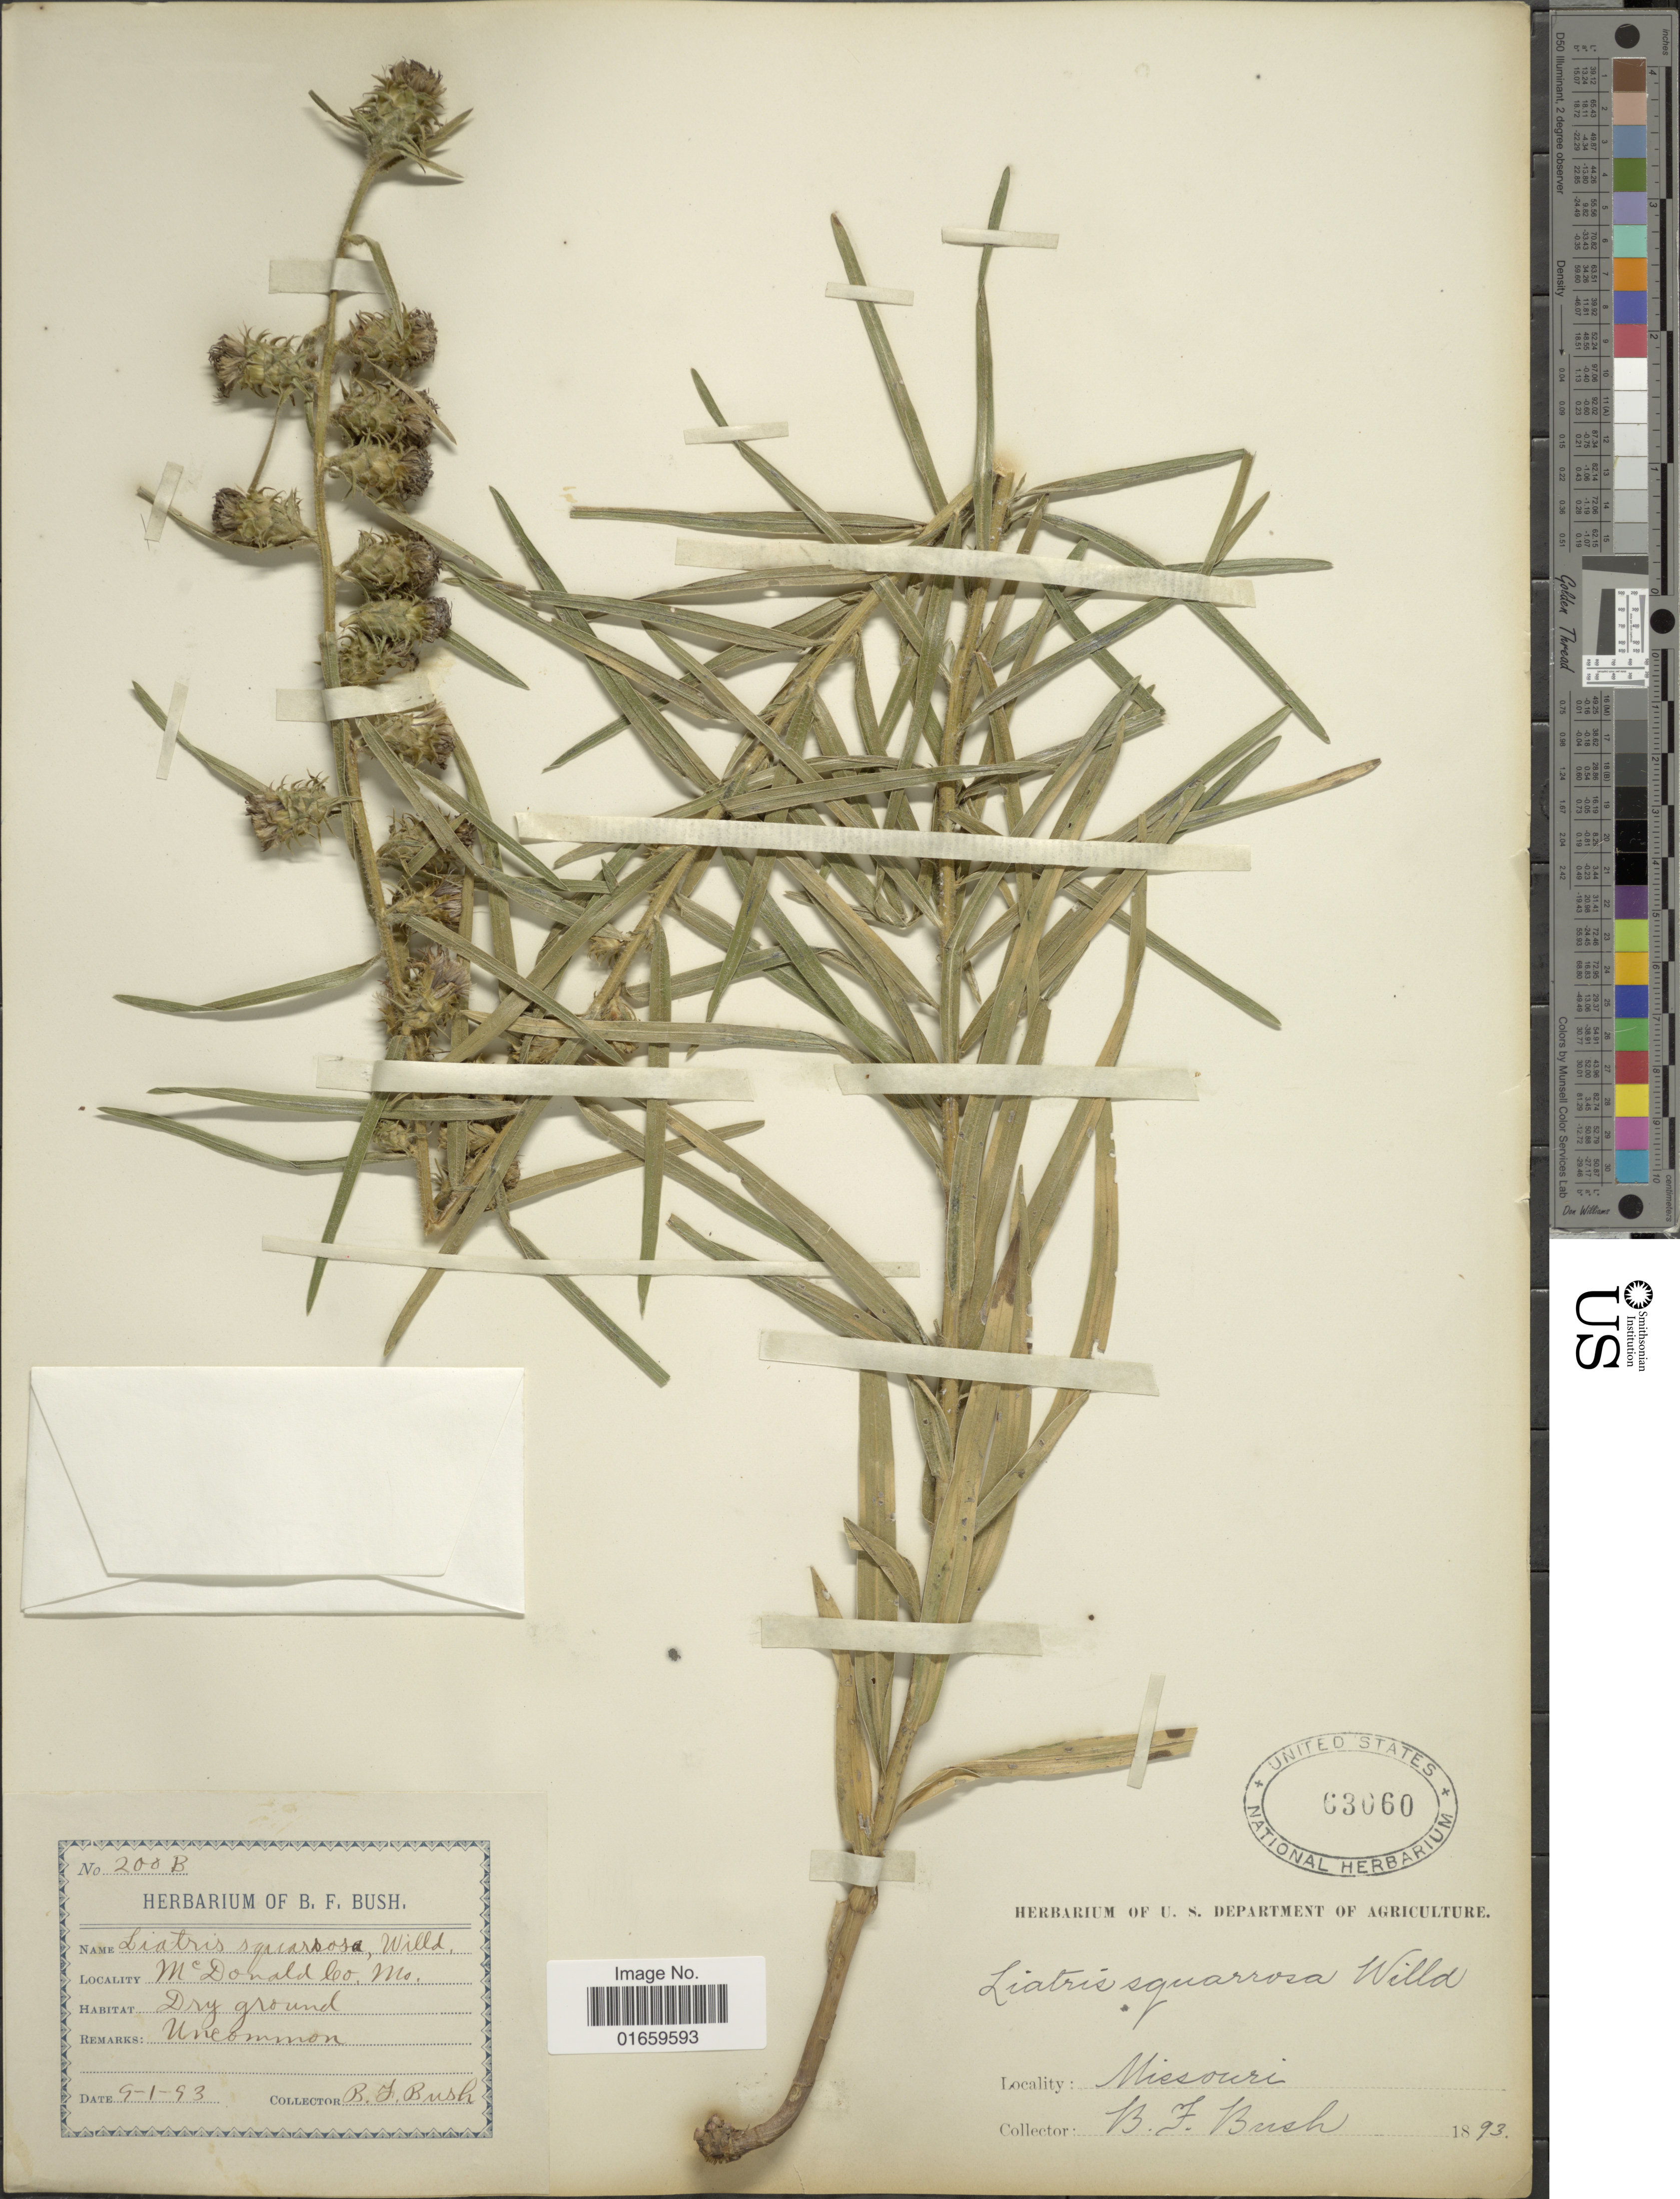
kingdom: Plantae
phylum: Tracheophyta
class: Magnoliopsida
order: Asterales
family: Asteraceae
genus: Liatris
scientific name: Liatris squarrosa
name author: (L.) Michx.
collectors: B. F. Bush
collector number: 200B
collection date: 1893-09-01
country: United States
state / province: Missouri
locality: Mc Donald Co.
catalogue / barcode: US 63060